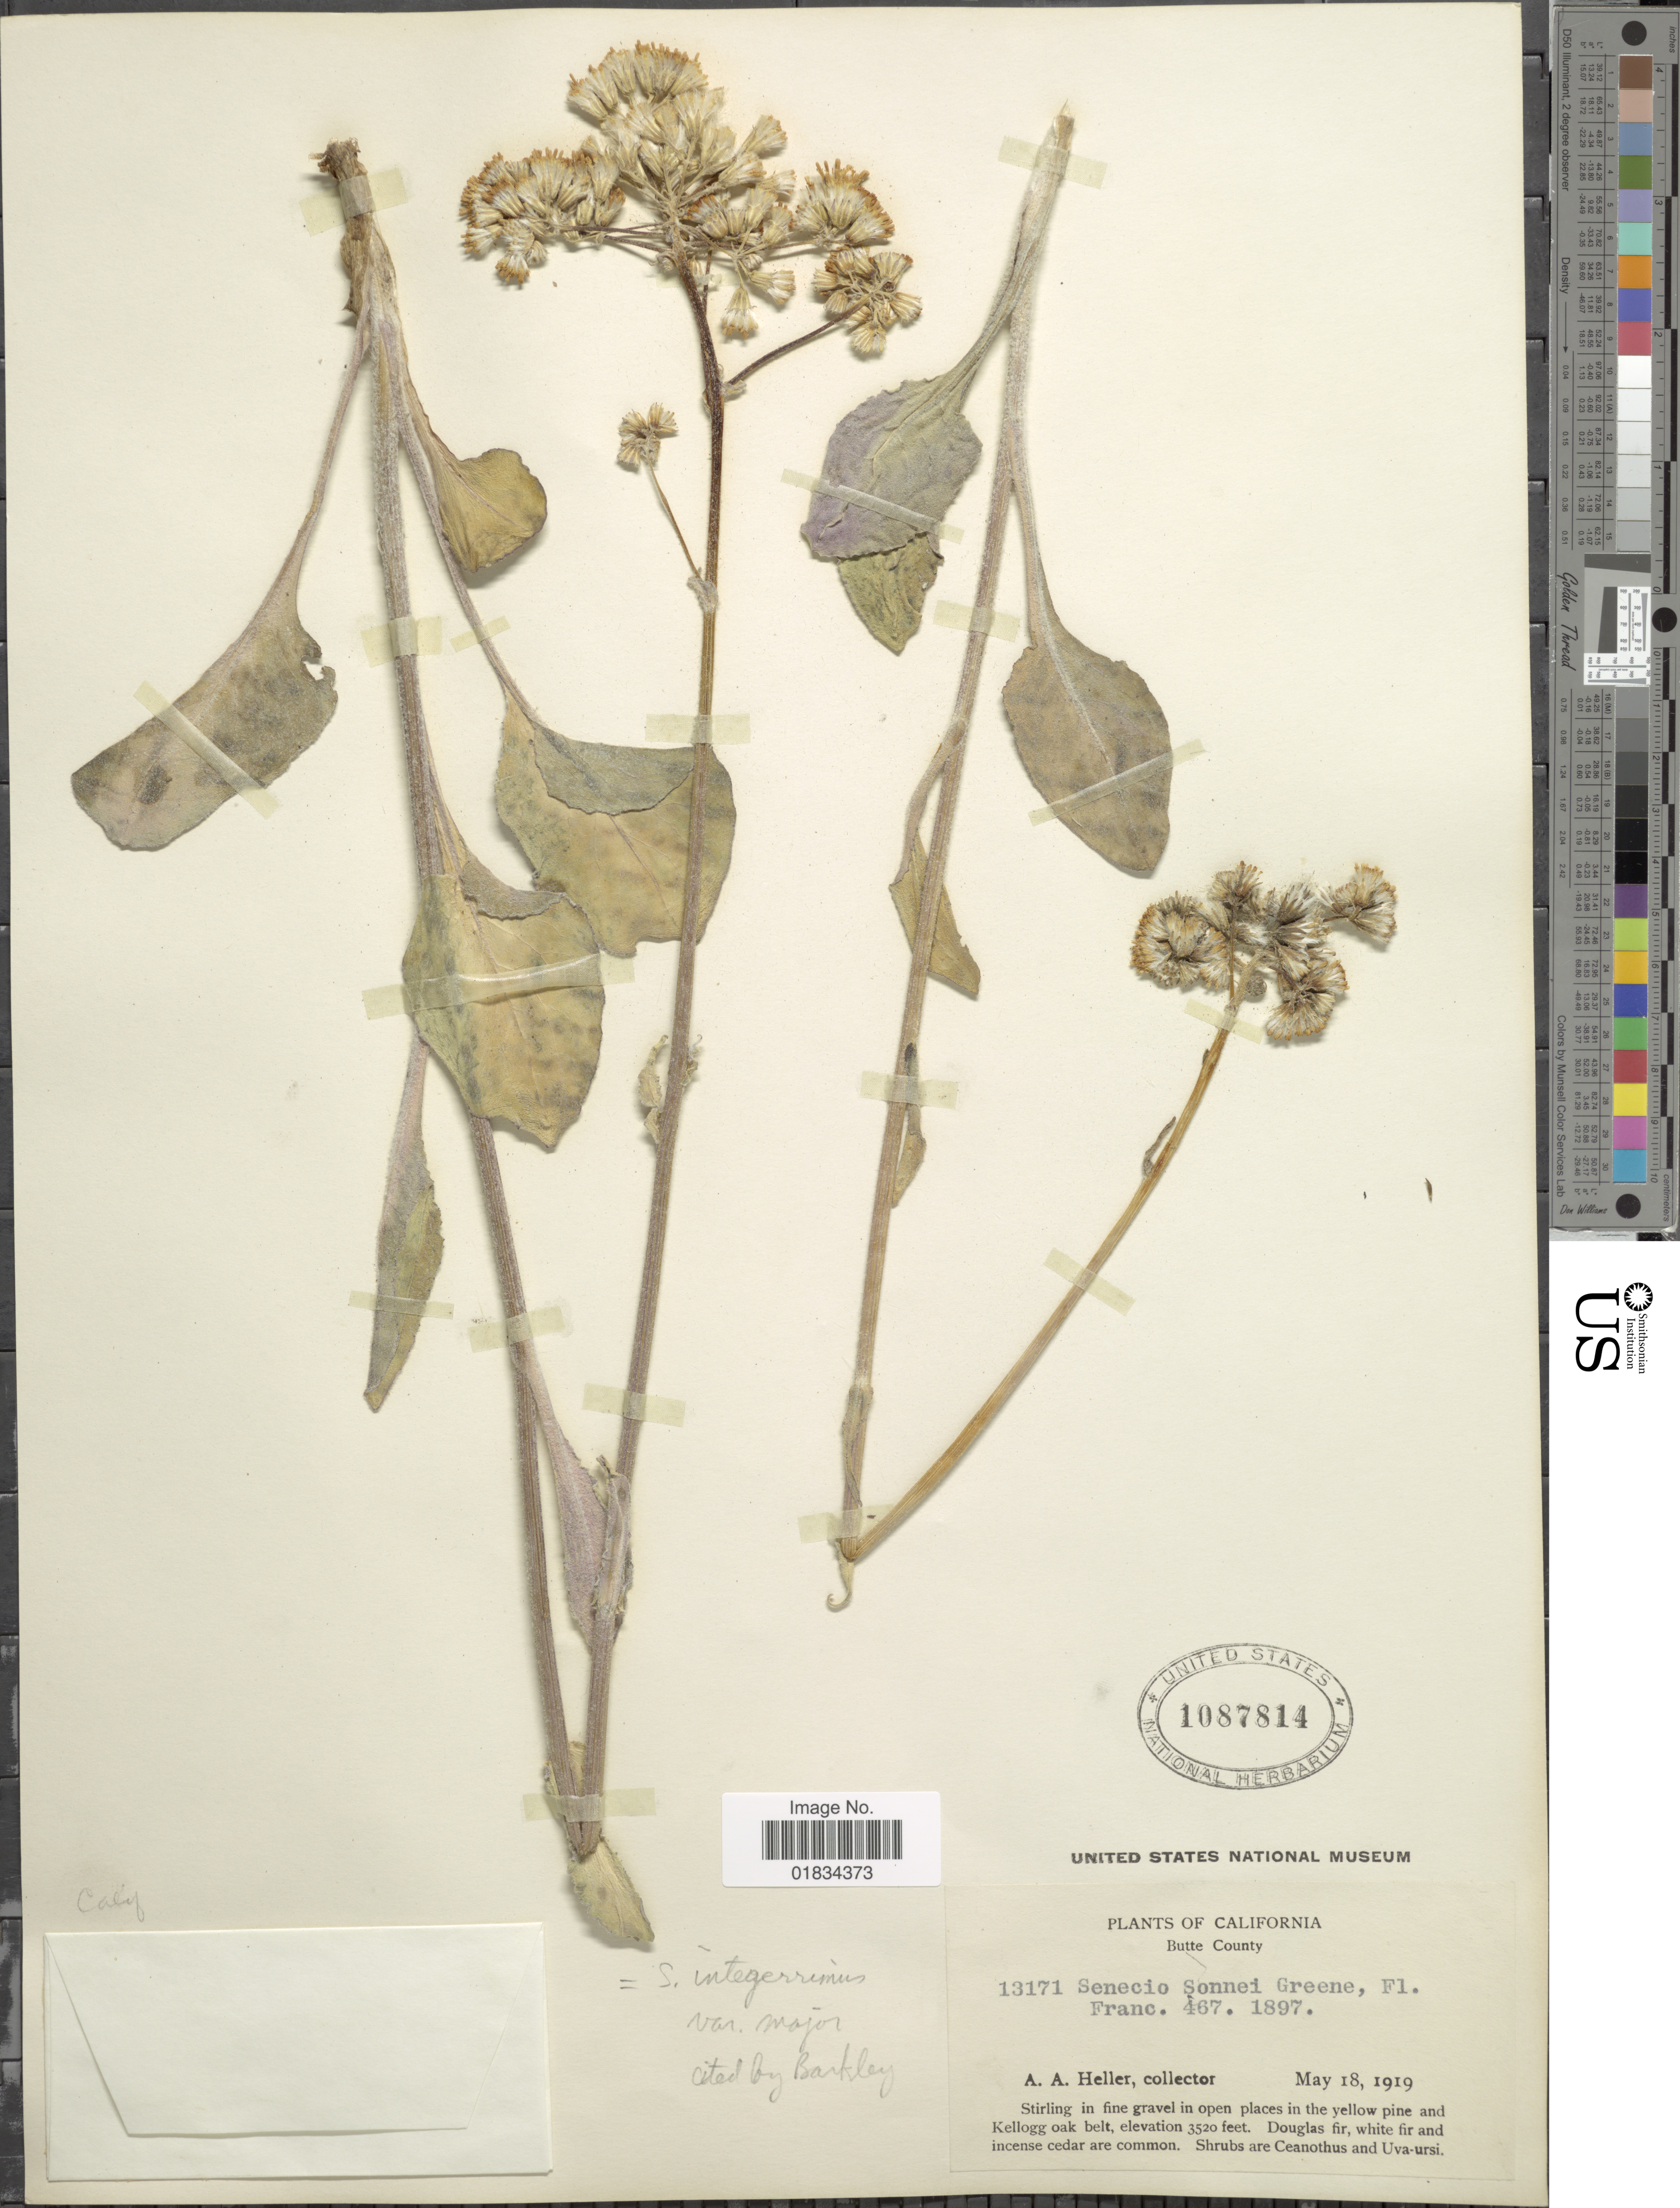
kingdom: Plantae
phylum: Tracheophyta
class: Magnoliopsida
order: Asterales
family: Asteraceae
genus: Senecio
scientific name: Senecio integerrimus var. major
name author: (A. Gray) Cronq.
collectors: A. A. Heller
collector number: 13171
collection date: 1919-05-18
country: United States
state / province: California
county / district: Butte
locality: Butte County. in the yellow pine and Kellogg oak belt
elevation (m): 1073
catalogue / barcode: US 1087814